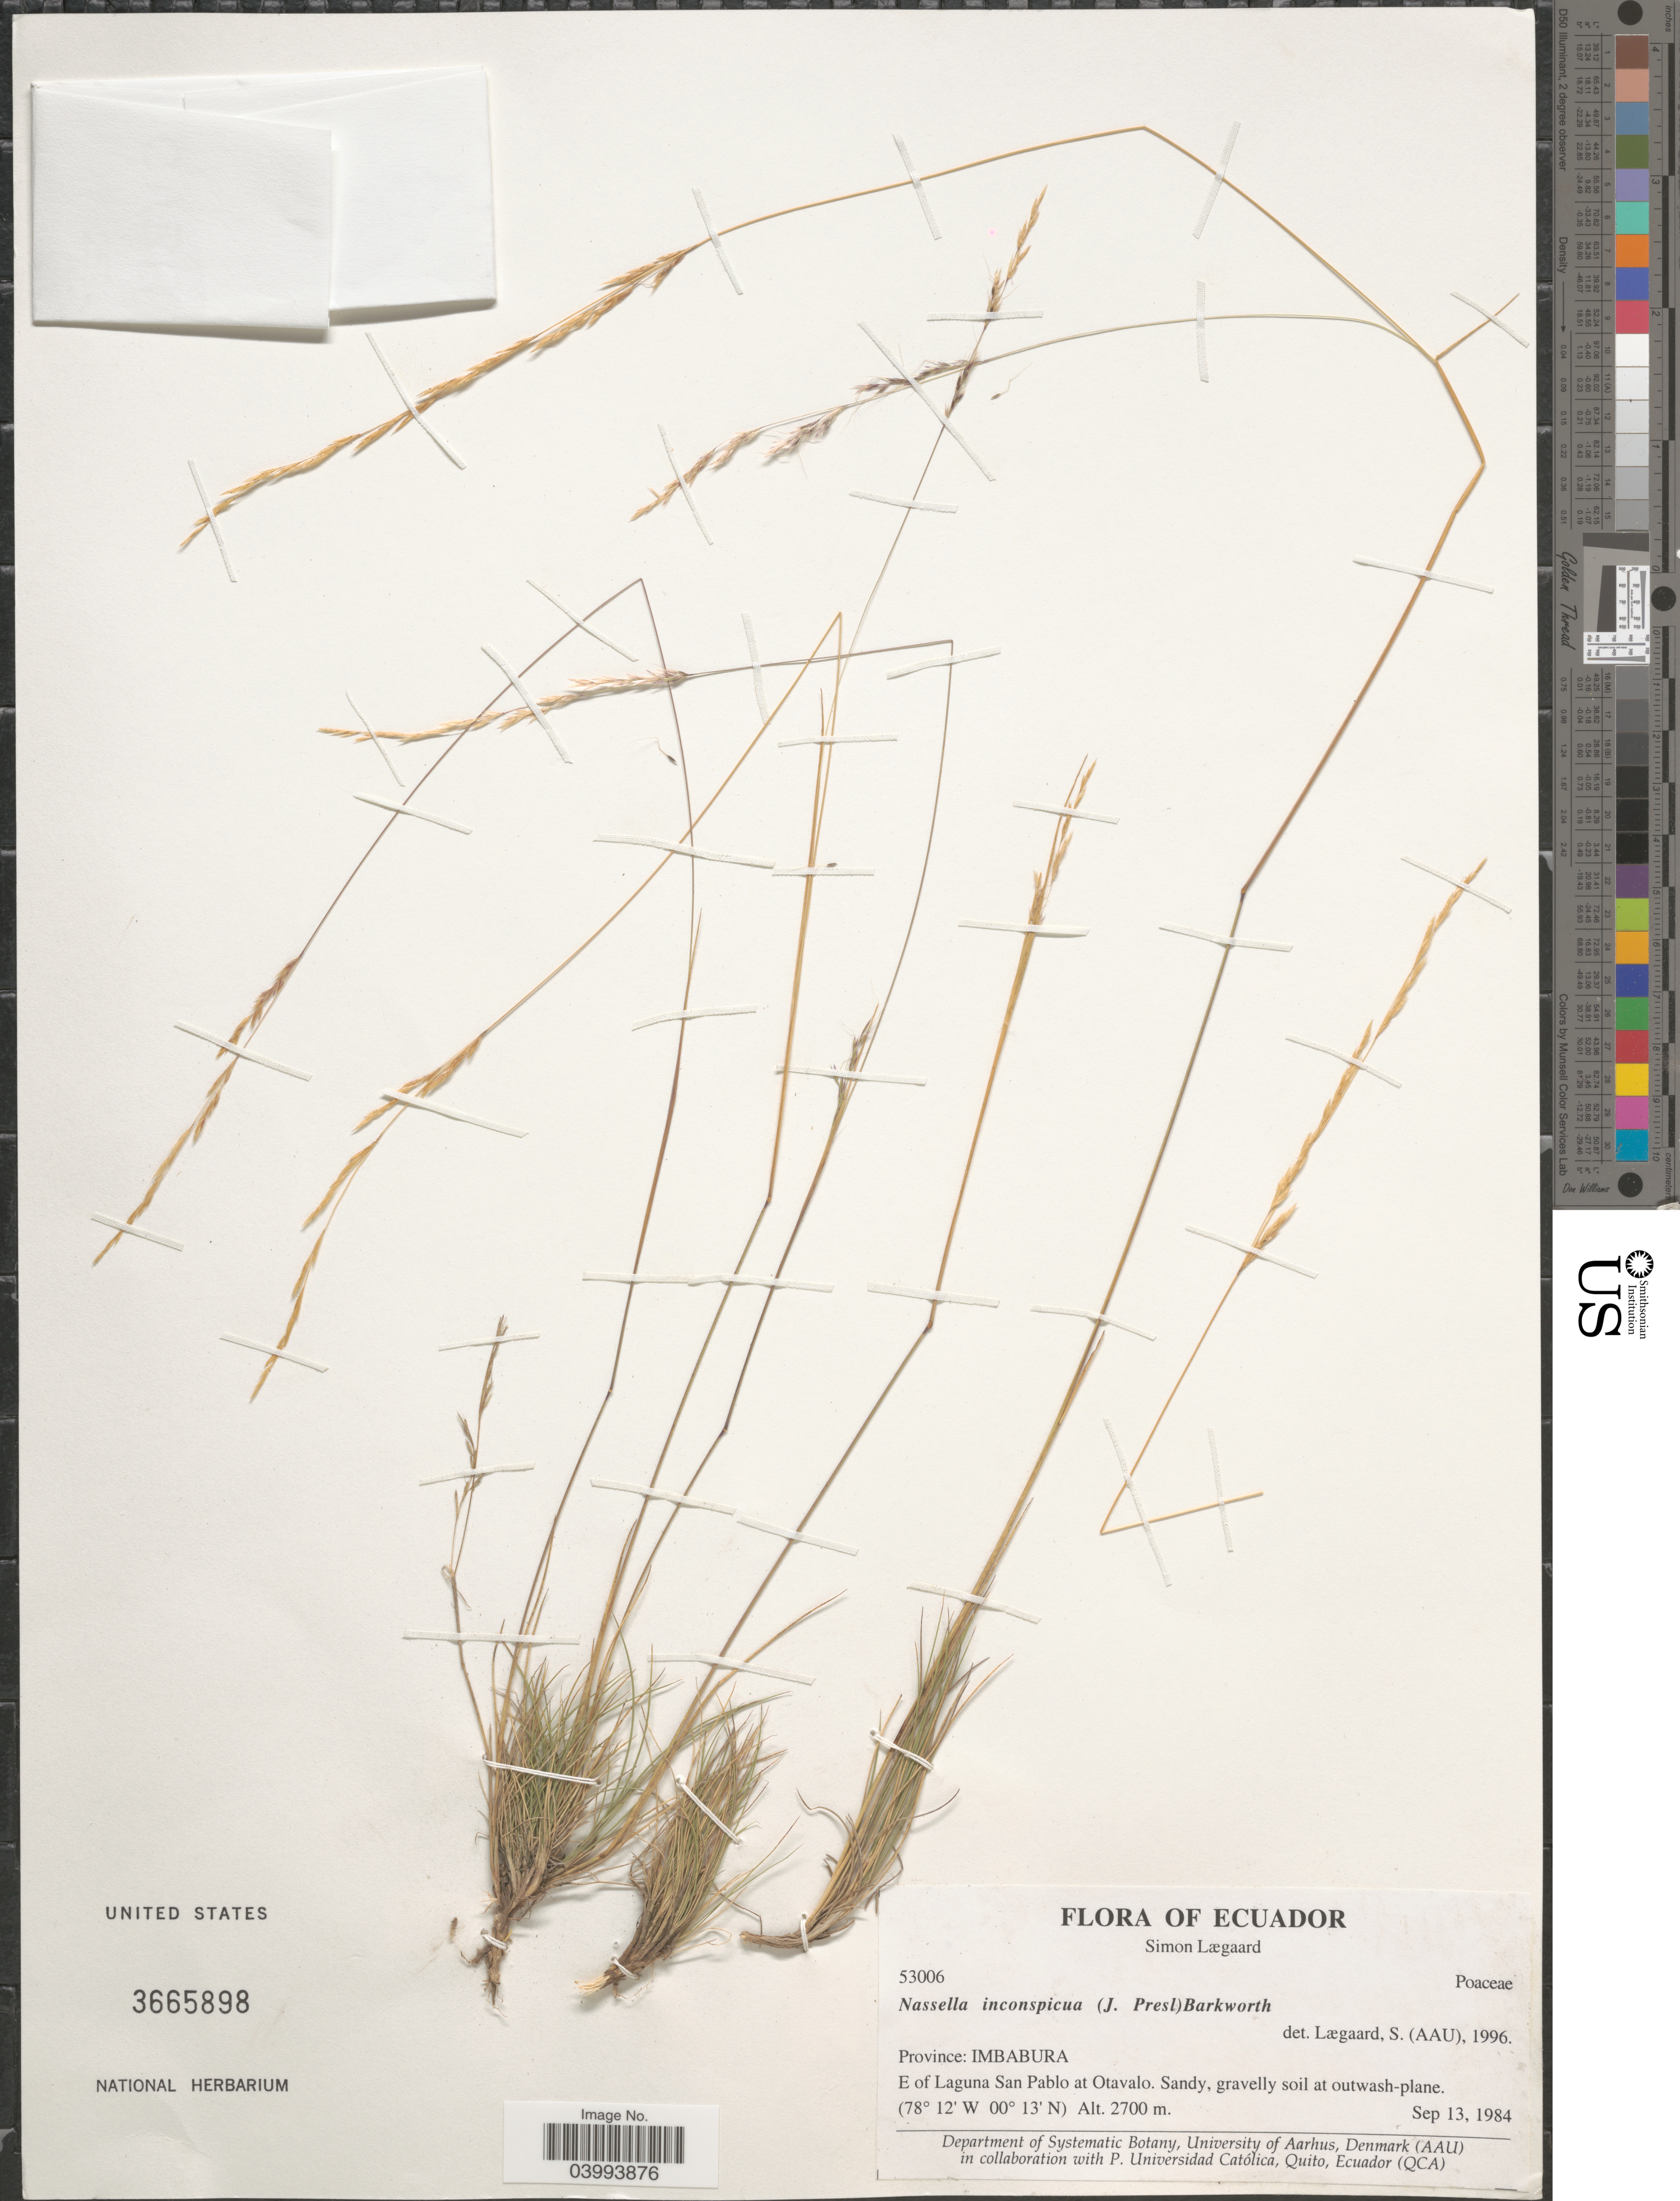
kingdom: Plantae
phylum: Tracheophyta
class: Liliopsida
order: Poales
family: Poaceae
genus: Nassella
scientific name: Nassella inconspicua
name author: (J. Presl) Barkworth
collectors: S. Lægaard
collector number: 53006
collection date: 1984-09-13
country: Ecuador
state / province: Imbabura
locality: E of Laguna San Pablo at Otavalo.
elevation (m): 2700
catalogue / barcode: US 3665898